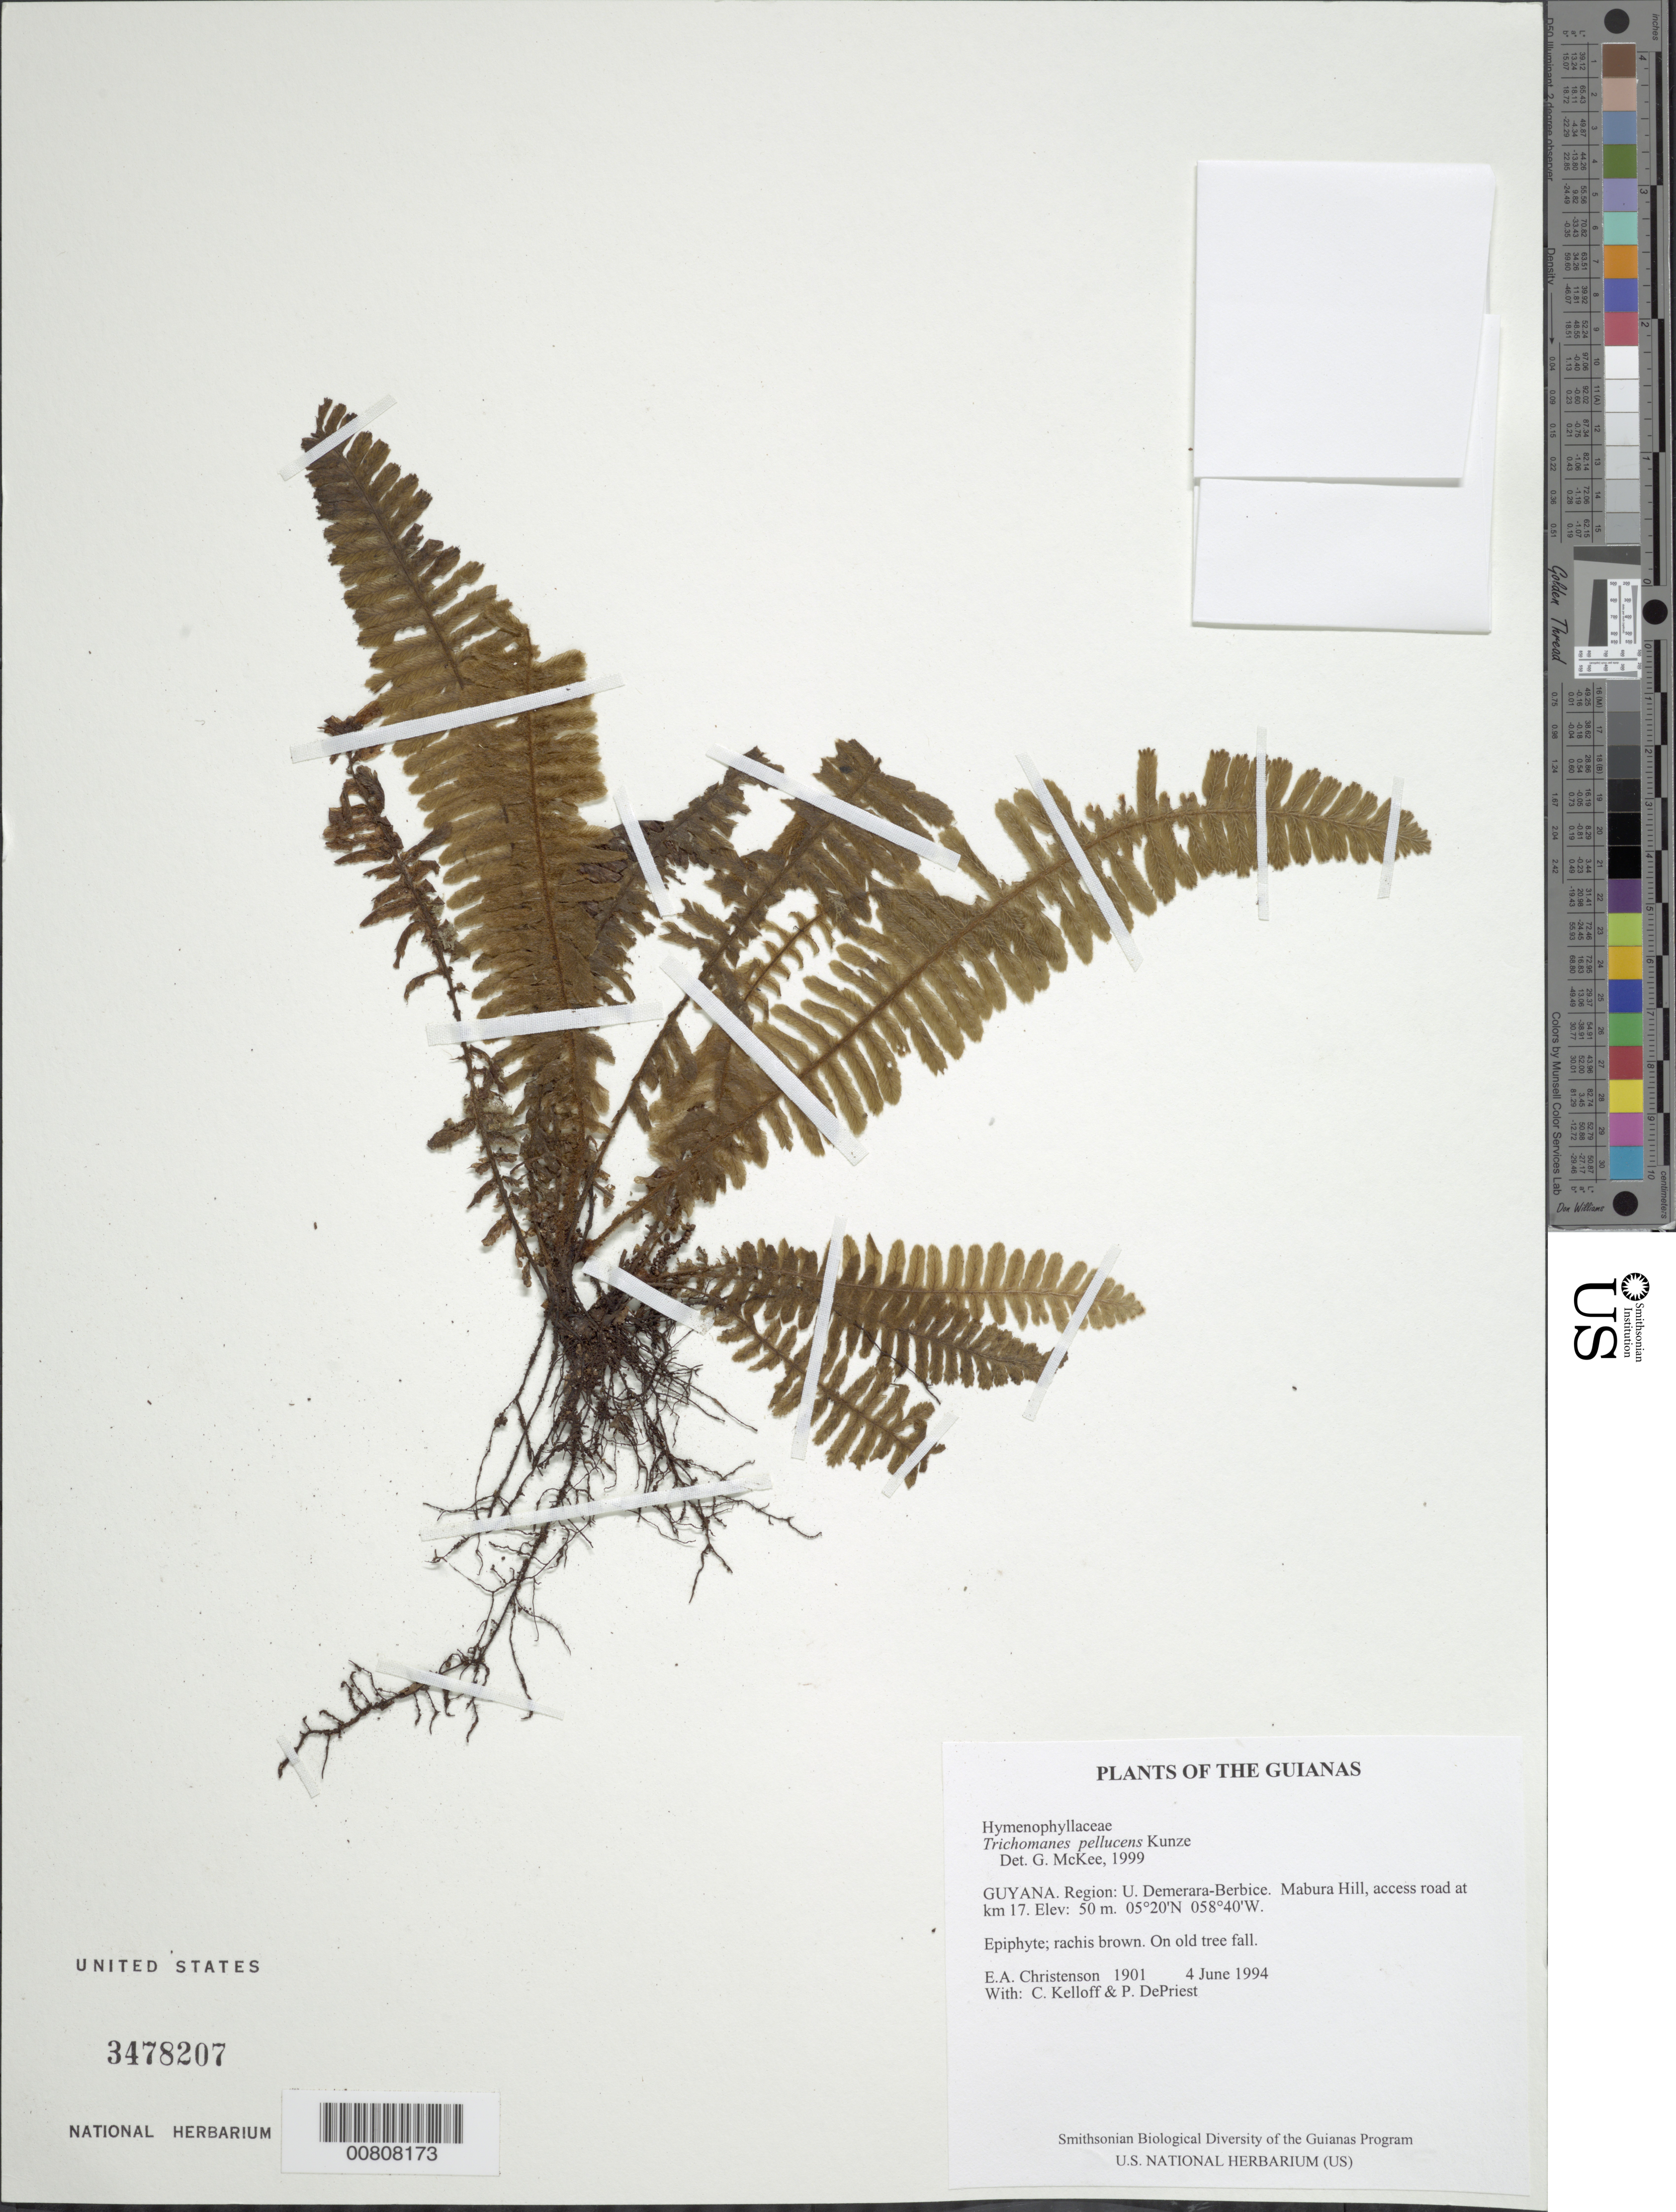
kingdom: Plantae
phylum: Tracheophyta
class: Polypodiopsida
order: Hymenophyllales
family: Hymenophyllaceae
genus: Trichomanes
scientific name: Trichomanes pellucens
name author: Kunze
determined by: McKee, G. S., (US), NMNH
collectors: E. A. Christenson, C. L. Kelloff & P. DePriest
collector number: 1901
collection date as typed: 4 June 1994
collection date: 1994-06-04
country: Guyana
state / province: U. Demerara-Berbice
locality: Mabura Hill, access road at km 17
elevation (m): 50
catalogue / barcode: US 3478207